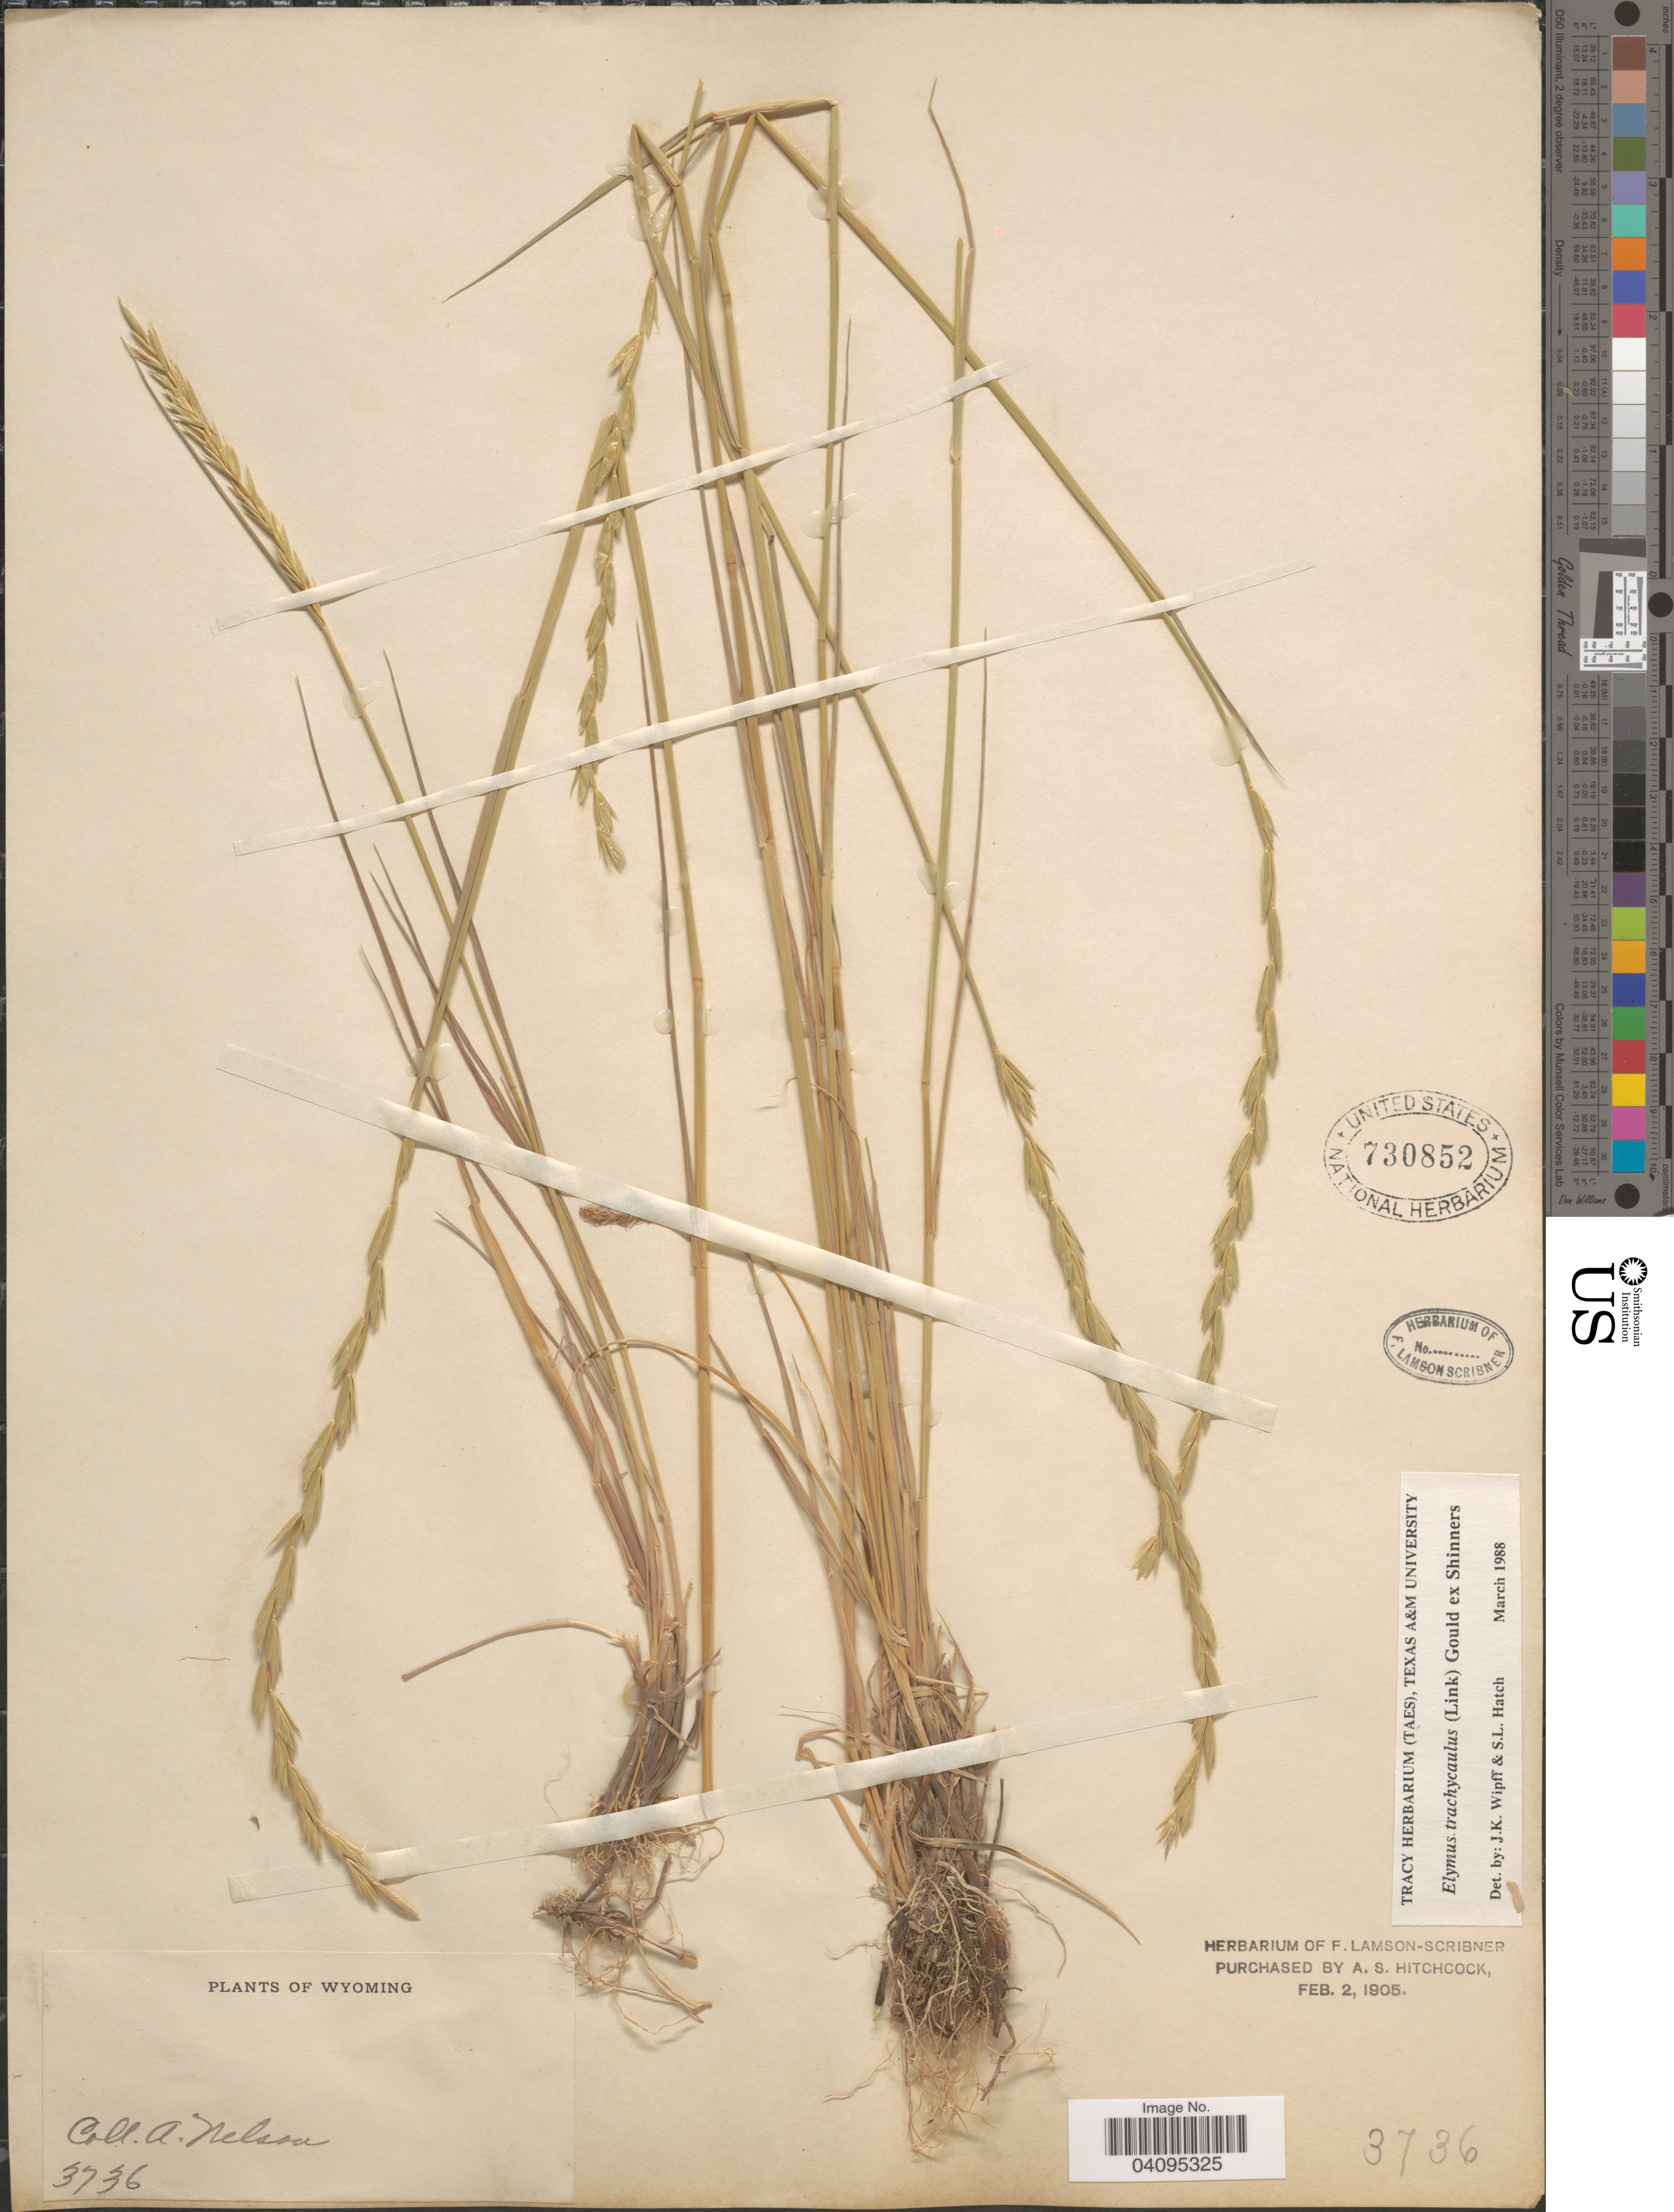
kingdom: Plantae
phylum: Tracheophyta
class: Liliopsida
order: Poales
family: Poaceae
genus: Elymus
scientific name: Elymus trachycaulus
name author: (Link) Gould ex Shinners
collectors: A. Nelson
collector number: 3736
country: United States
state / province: Wyoming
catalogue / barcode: US 730852